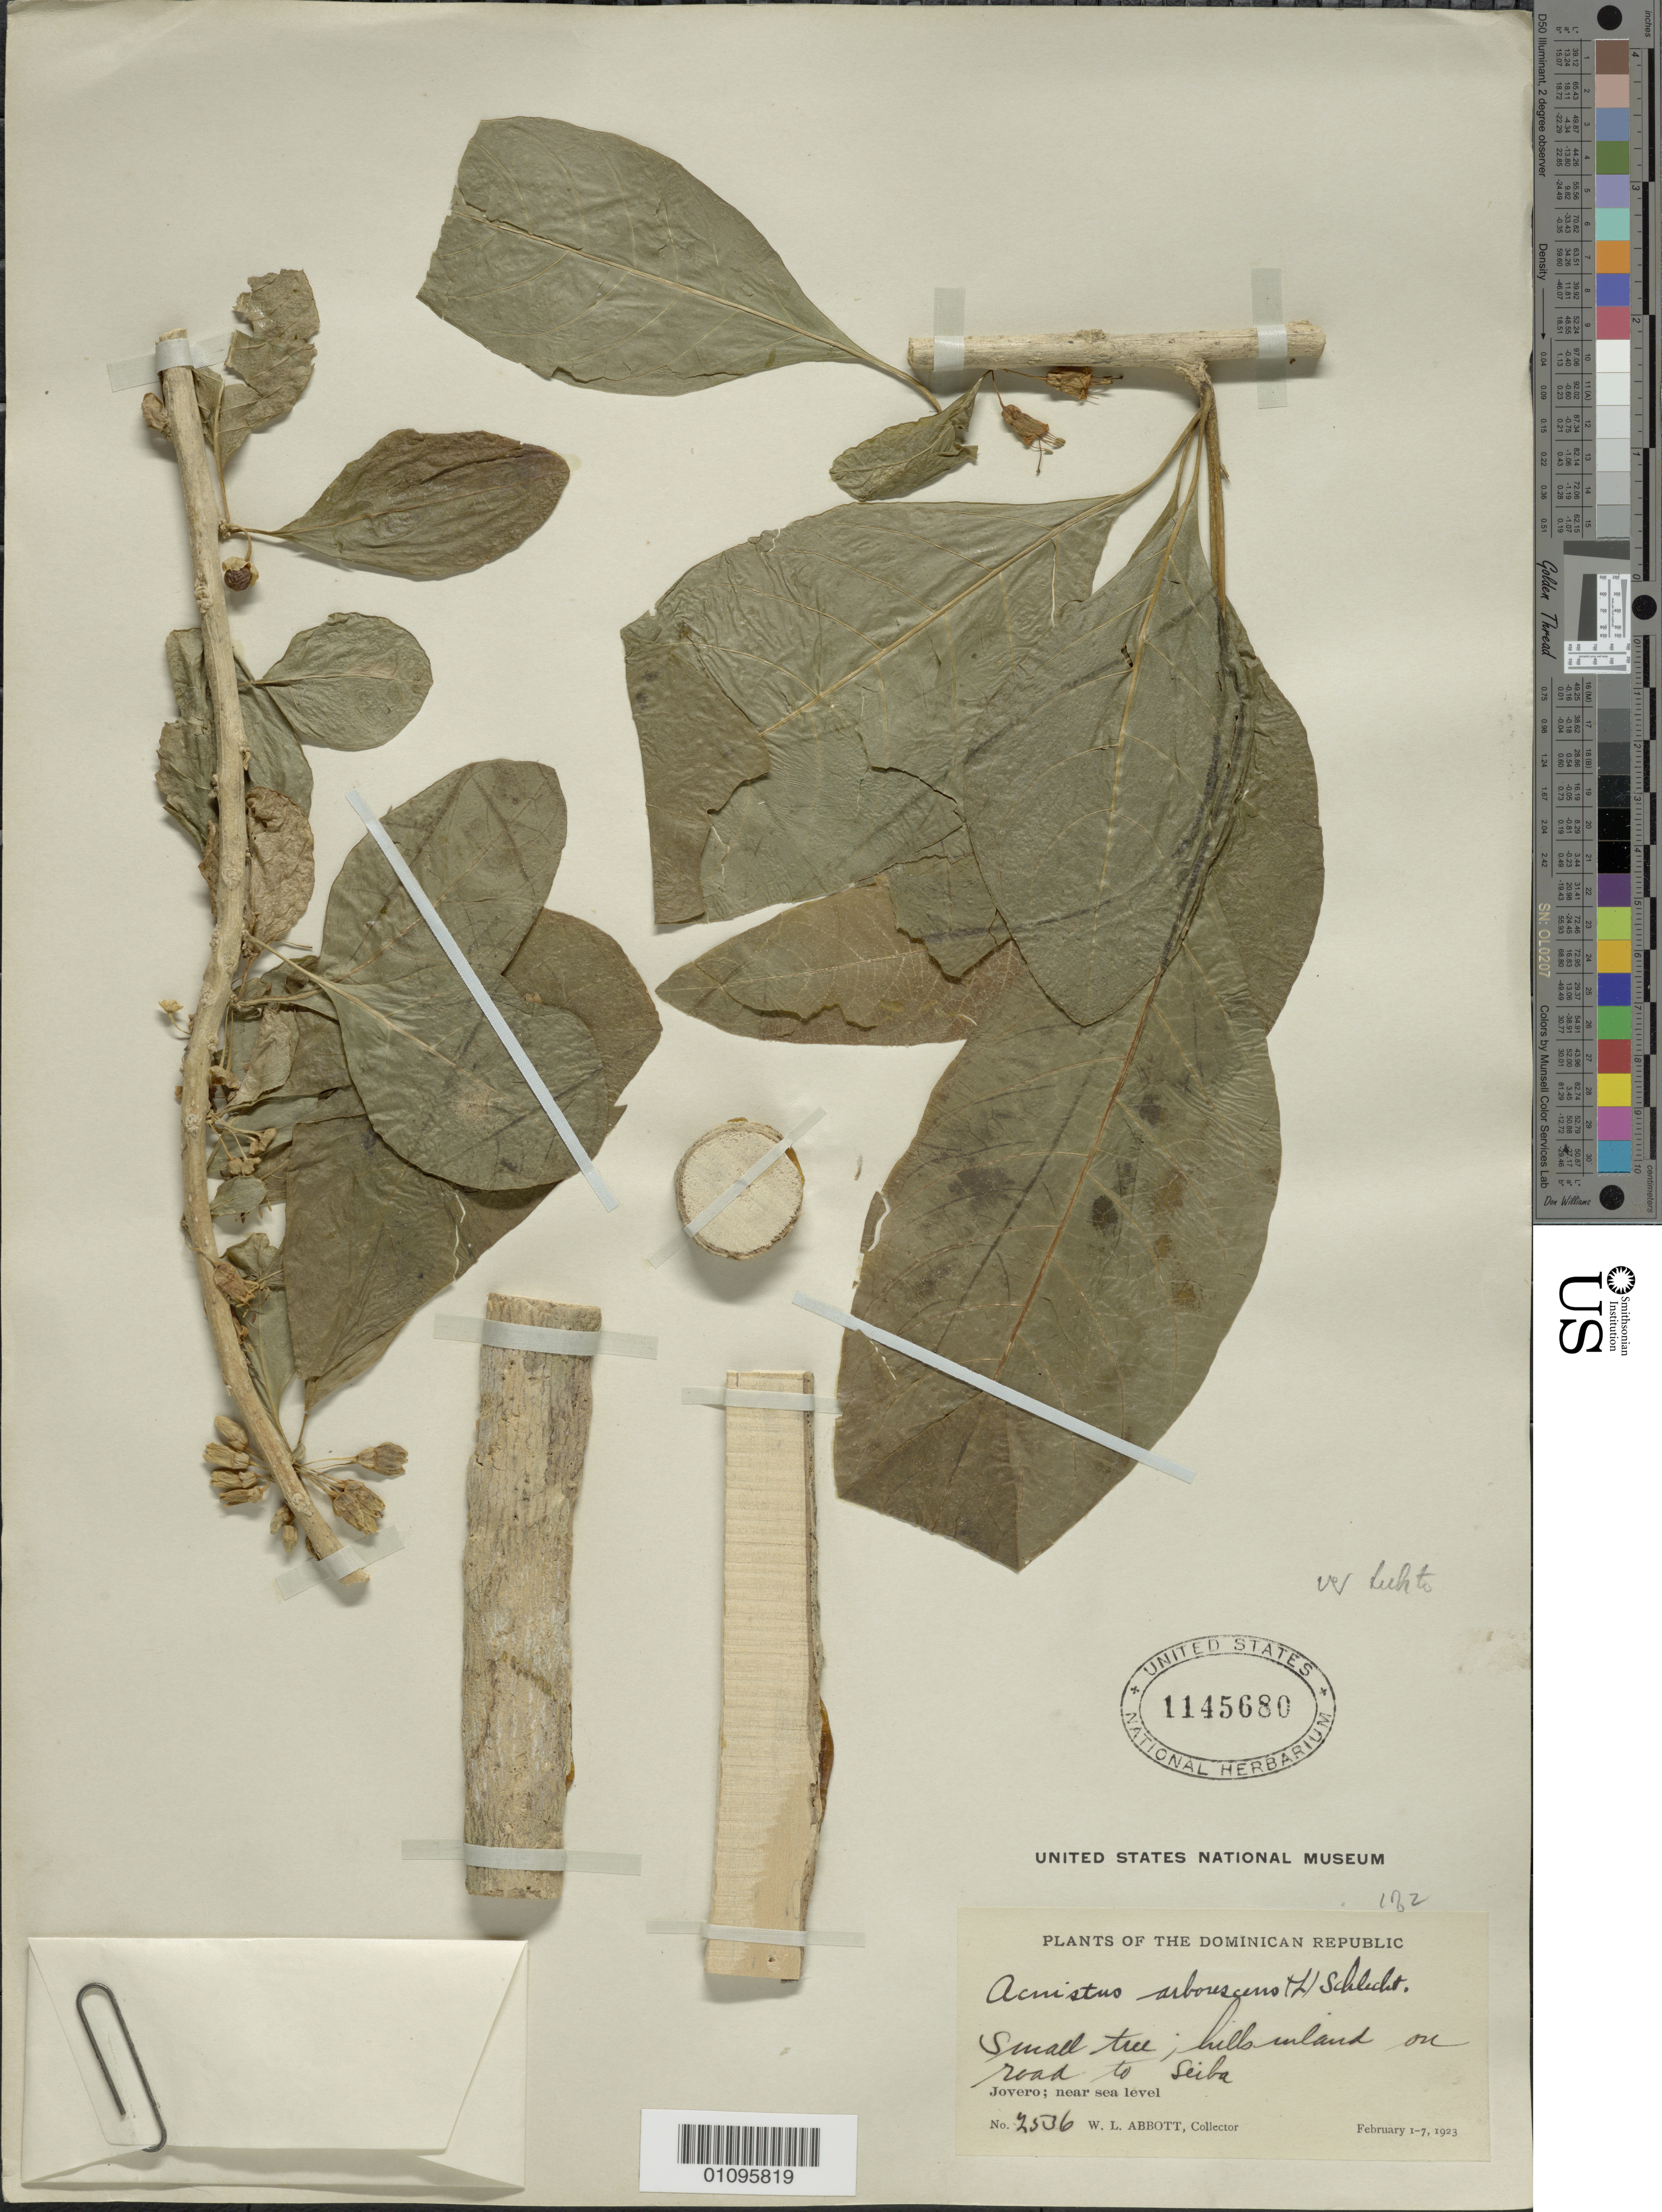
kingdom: Plantae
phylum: Tracheophyta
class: Magnoliopsida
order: Solanales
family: Solanaceae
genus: Acnistus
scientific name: Acnistus arborescens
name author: (L.) Schltdl.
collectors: W. L. Abbott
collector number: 2536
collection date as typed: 01 Feb 1923 to 07 Feb 1923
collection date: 1923-02-01/1923-02-07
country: Dominican Republic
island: Hispaniola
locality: Jovero, road to Seiba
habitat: Hills inland on road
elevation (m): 0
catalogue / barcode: US 1145680